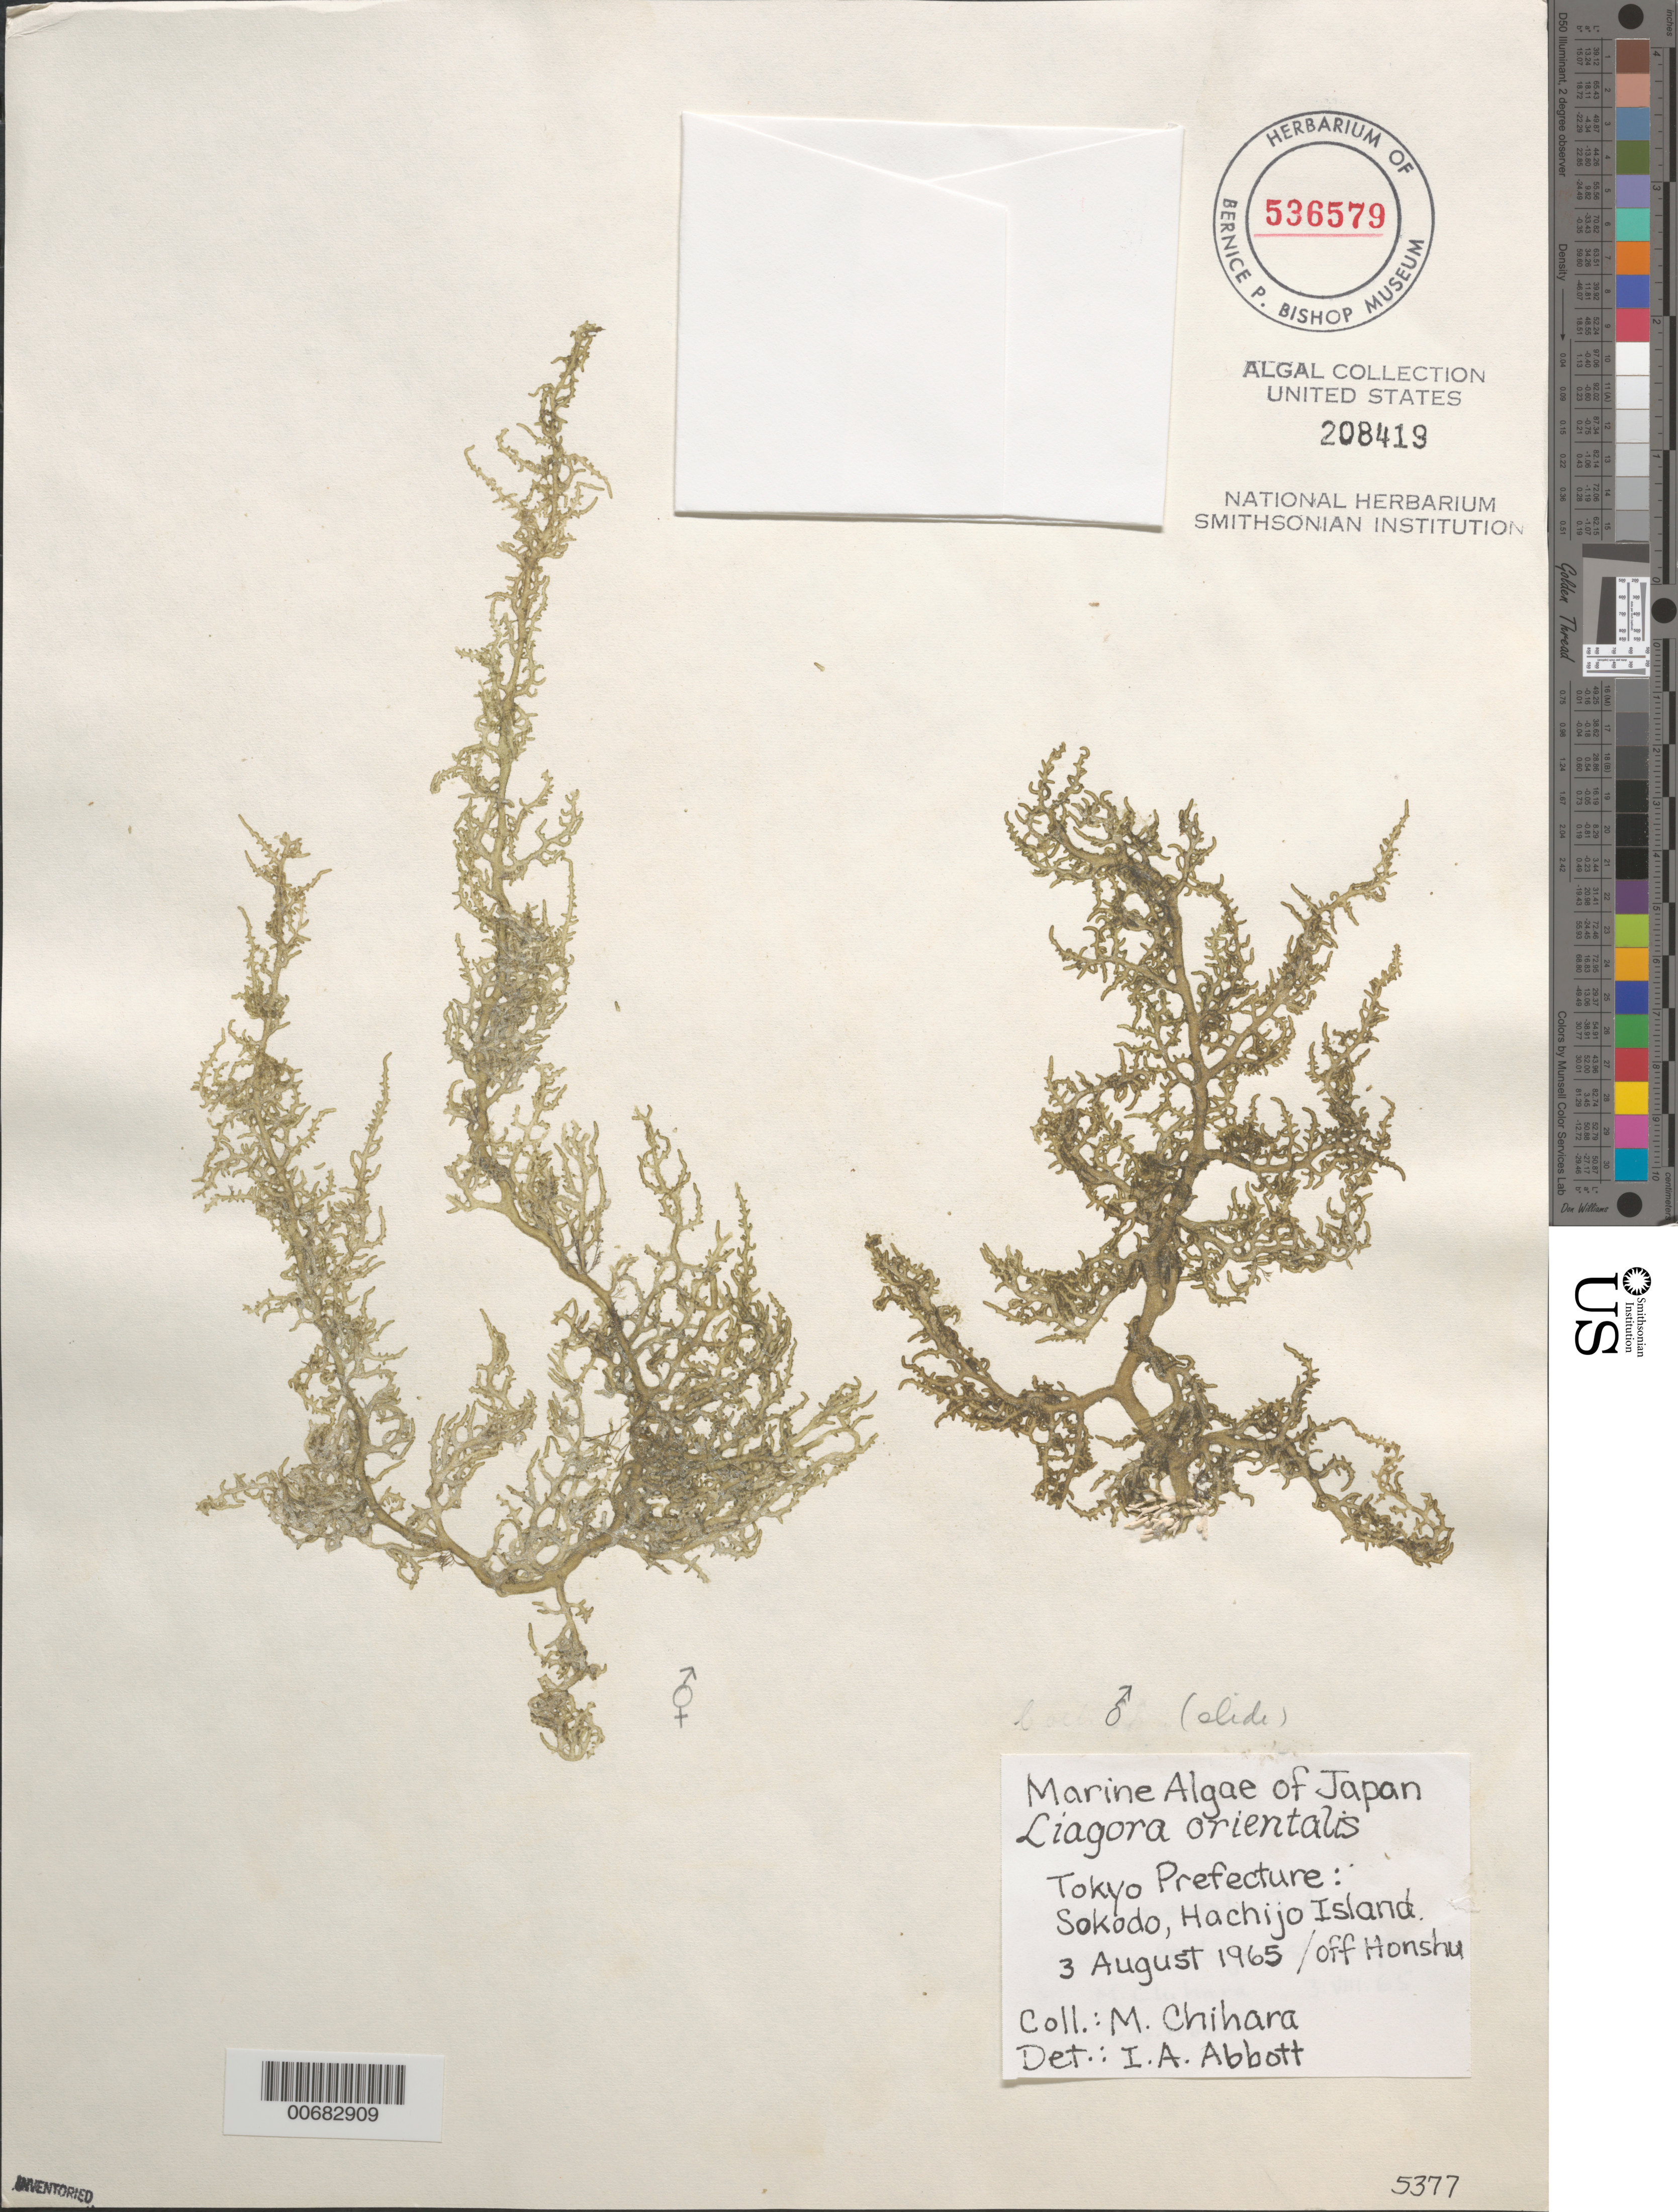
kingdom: Plantae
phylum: Rhodophyta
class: Florideophyceae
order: Nemaliales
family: Liagoraceae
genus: Izziella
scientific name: Izziella orientalis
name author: (J. Agardh) Huisman & Schils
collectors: M. Chihara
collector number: IAA 5377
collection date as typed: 03 Aug 1965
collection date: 1965-08-03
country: Japan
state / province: Tokyo, Federal City of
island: Honshu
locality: Sokodo, Hachijo Island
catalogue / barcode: US 208419